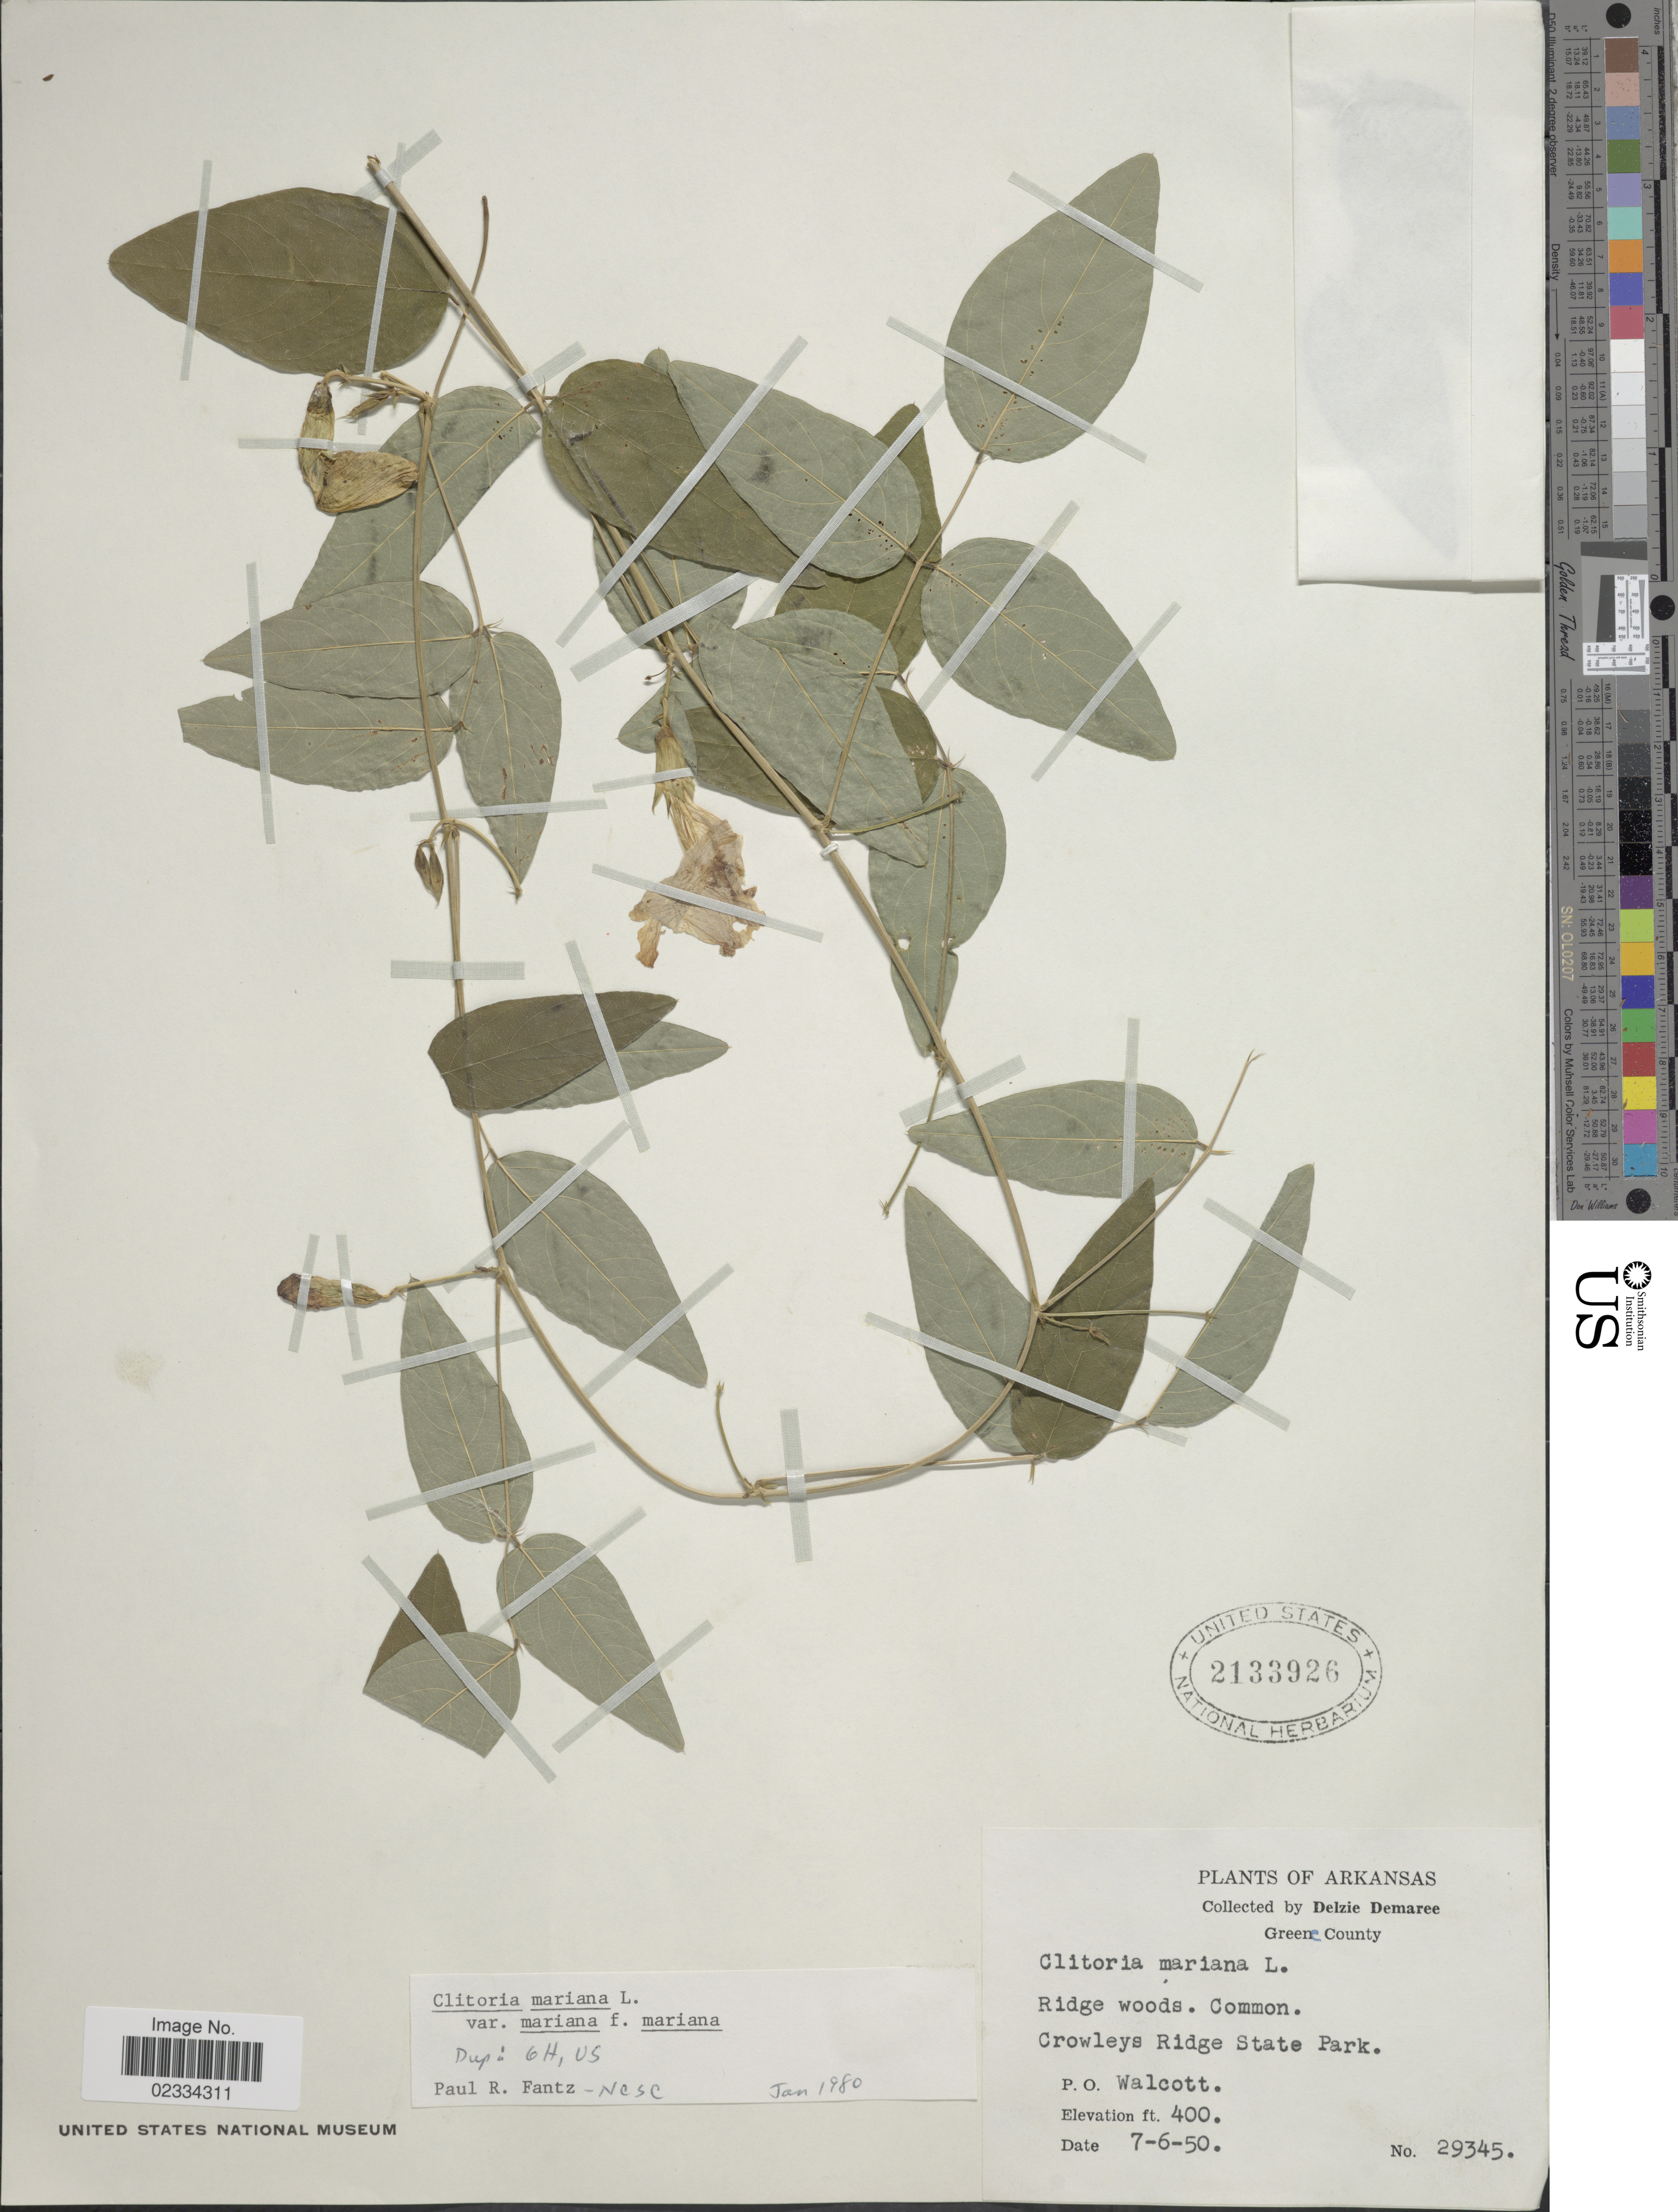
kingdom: Plantae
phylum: Tracheophyta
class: Magnoliopsida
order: Fabales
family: Fabaceae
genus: Clitoria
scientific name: Clitoria mariana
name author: L.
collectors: D. Demaree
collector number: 29345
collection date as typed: Transcribed d/m/y: 6/7/50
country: United States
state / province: Arkansas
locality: Greene County. Crowleys Ridge State Park. P. O. Walcott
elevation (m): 122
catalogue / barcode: US 2133926